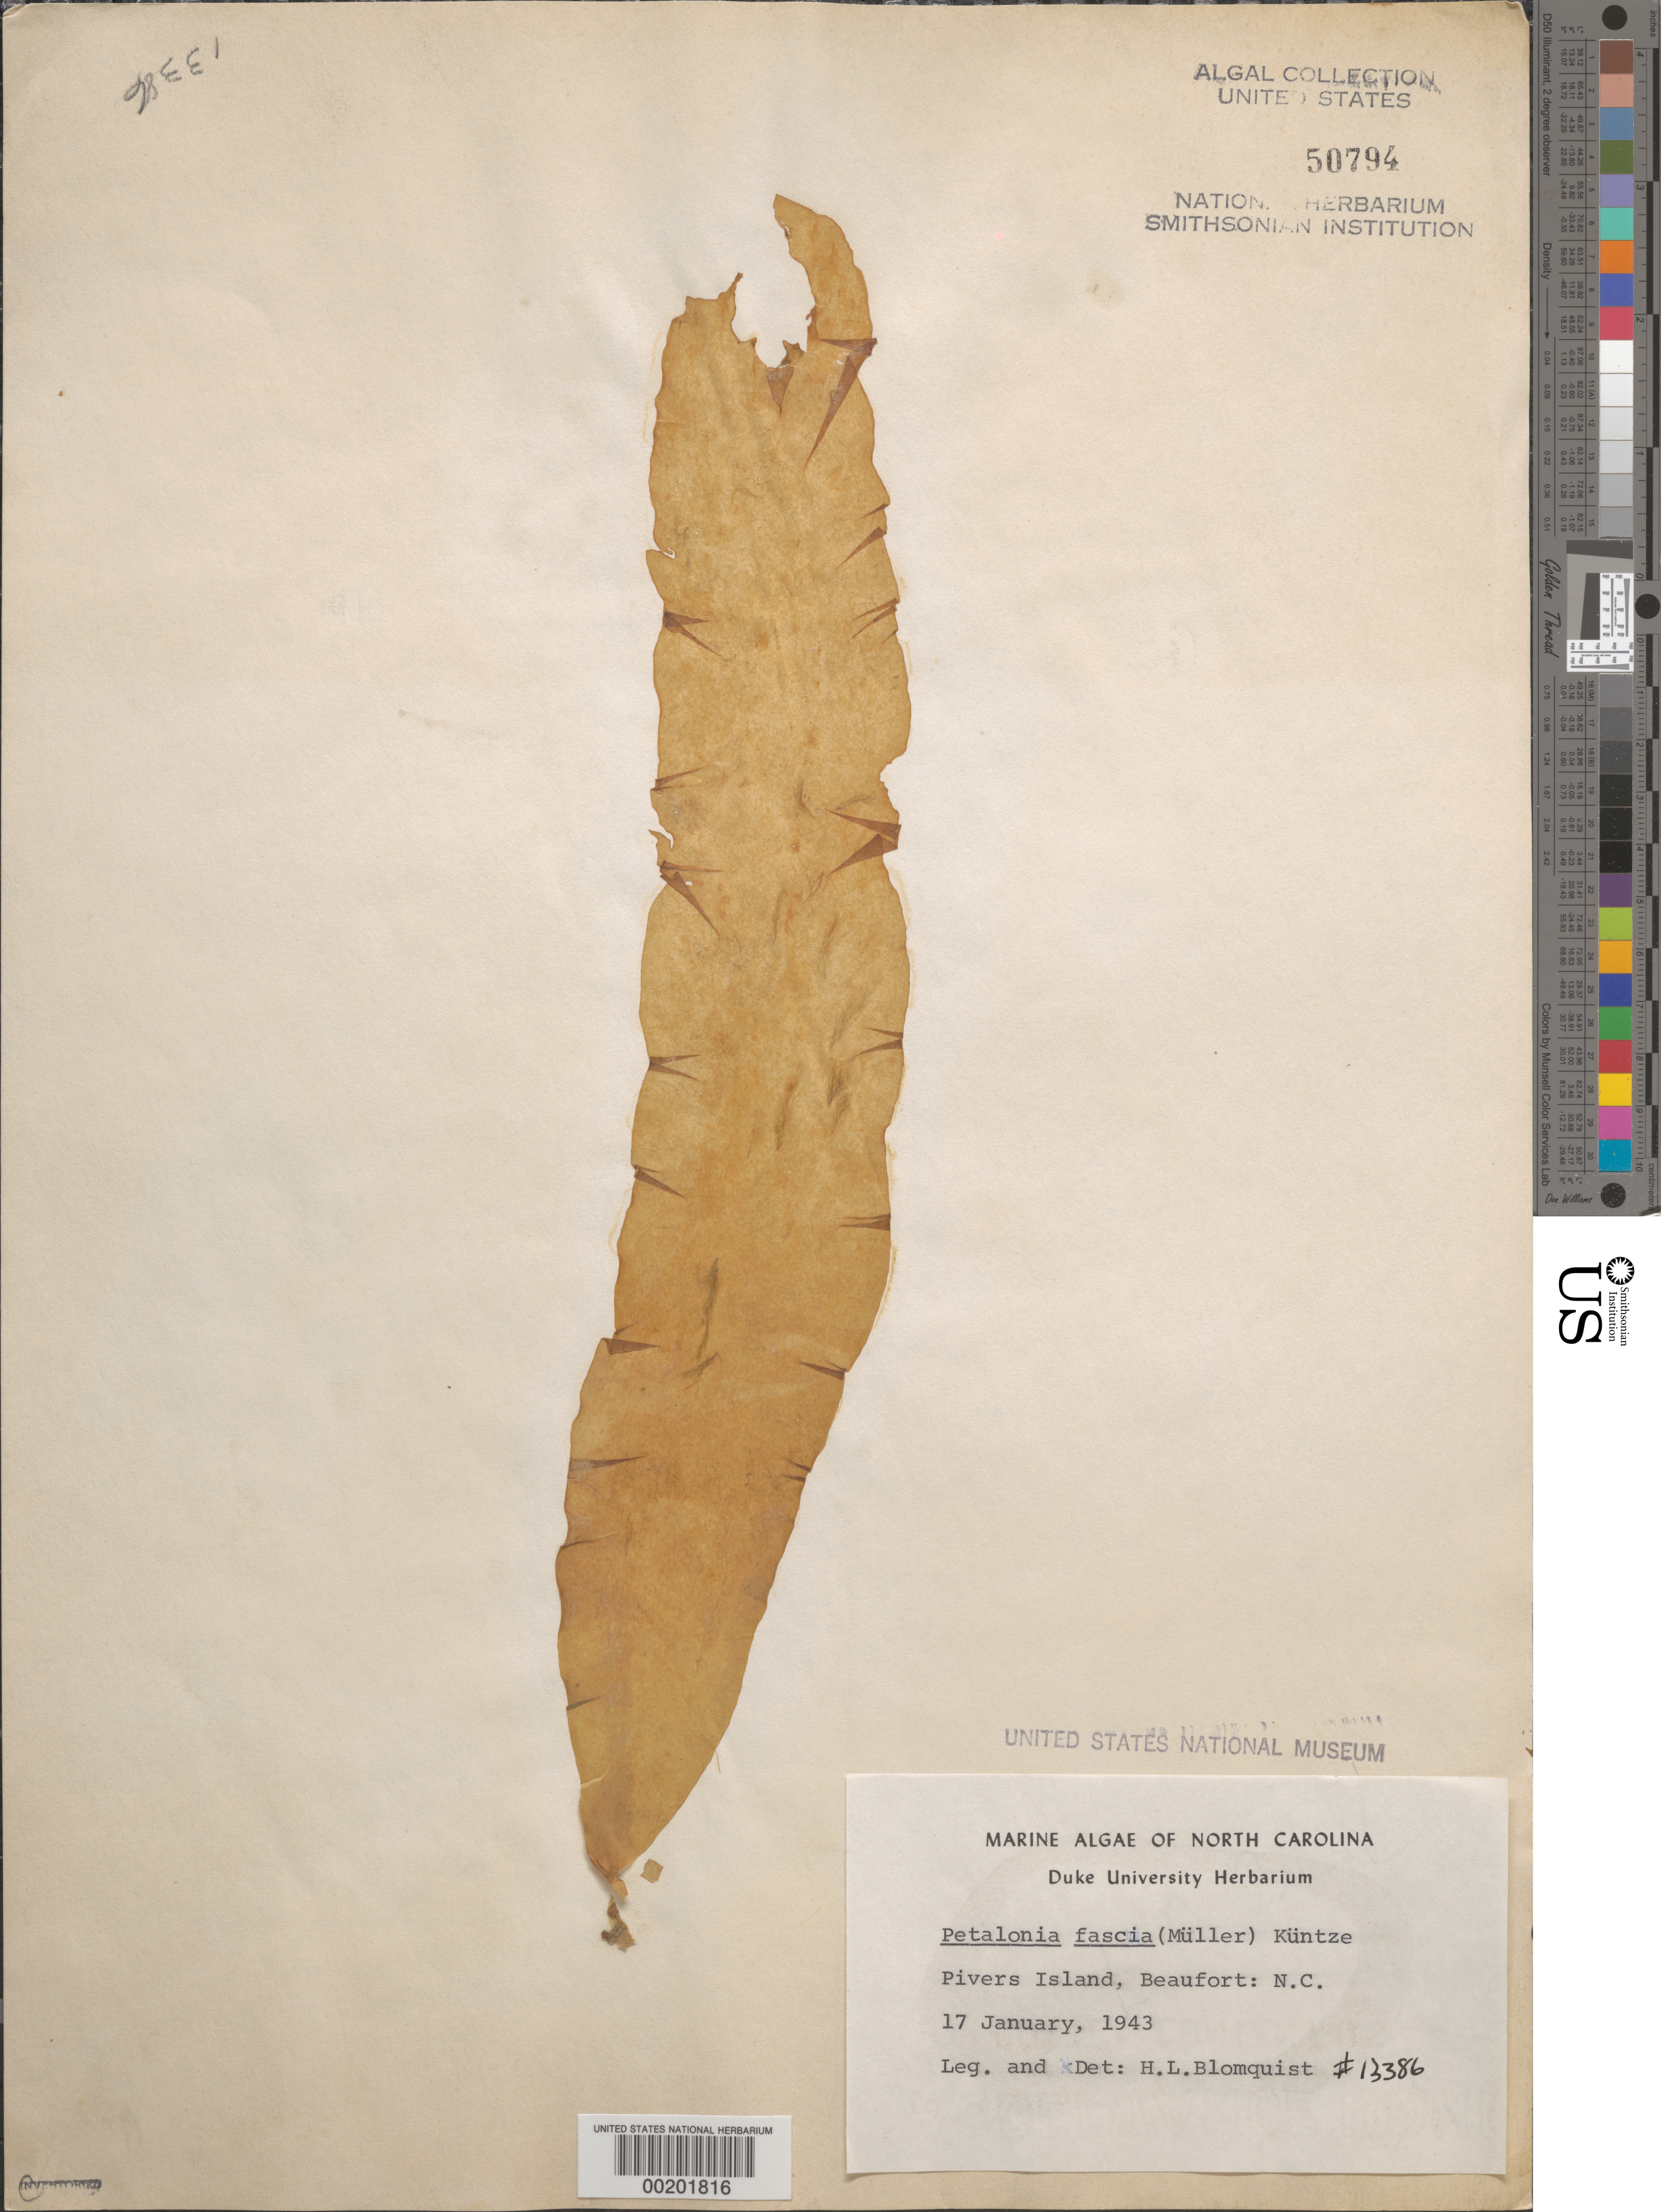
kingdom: Chromista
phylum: Ochrophyta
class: Phaeophyceae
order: Scytosiphonales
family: Scytosiphonaceae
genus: Petalonia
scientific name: Petalonia fascia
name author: (O.F. Müller) Kuntze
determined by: Blomquist, H. L.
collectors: H. Blomquist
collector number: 13386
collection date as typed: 17 Jan 1943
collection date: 1943-01-17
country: United States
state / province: North Carolina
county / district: Carteret County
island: Pivers Island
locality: Beaufort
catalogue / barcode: US 50794